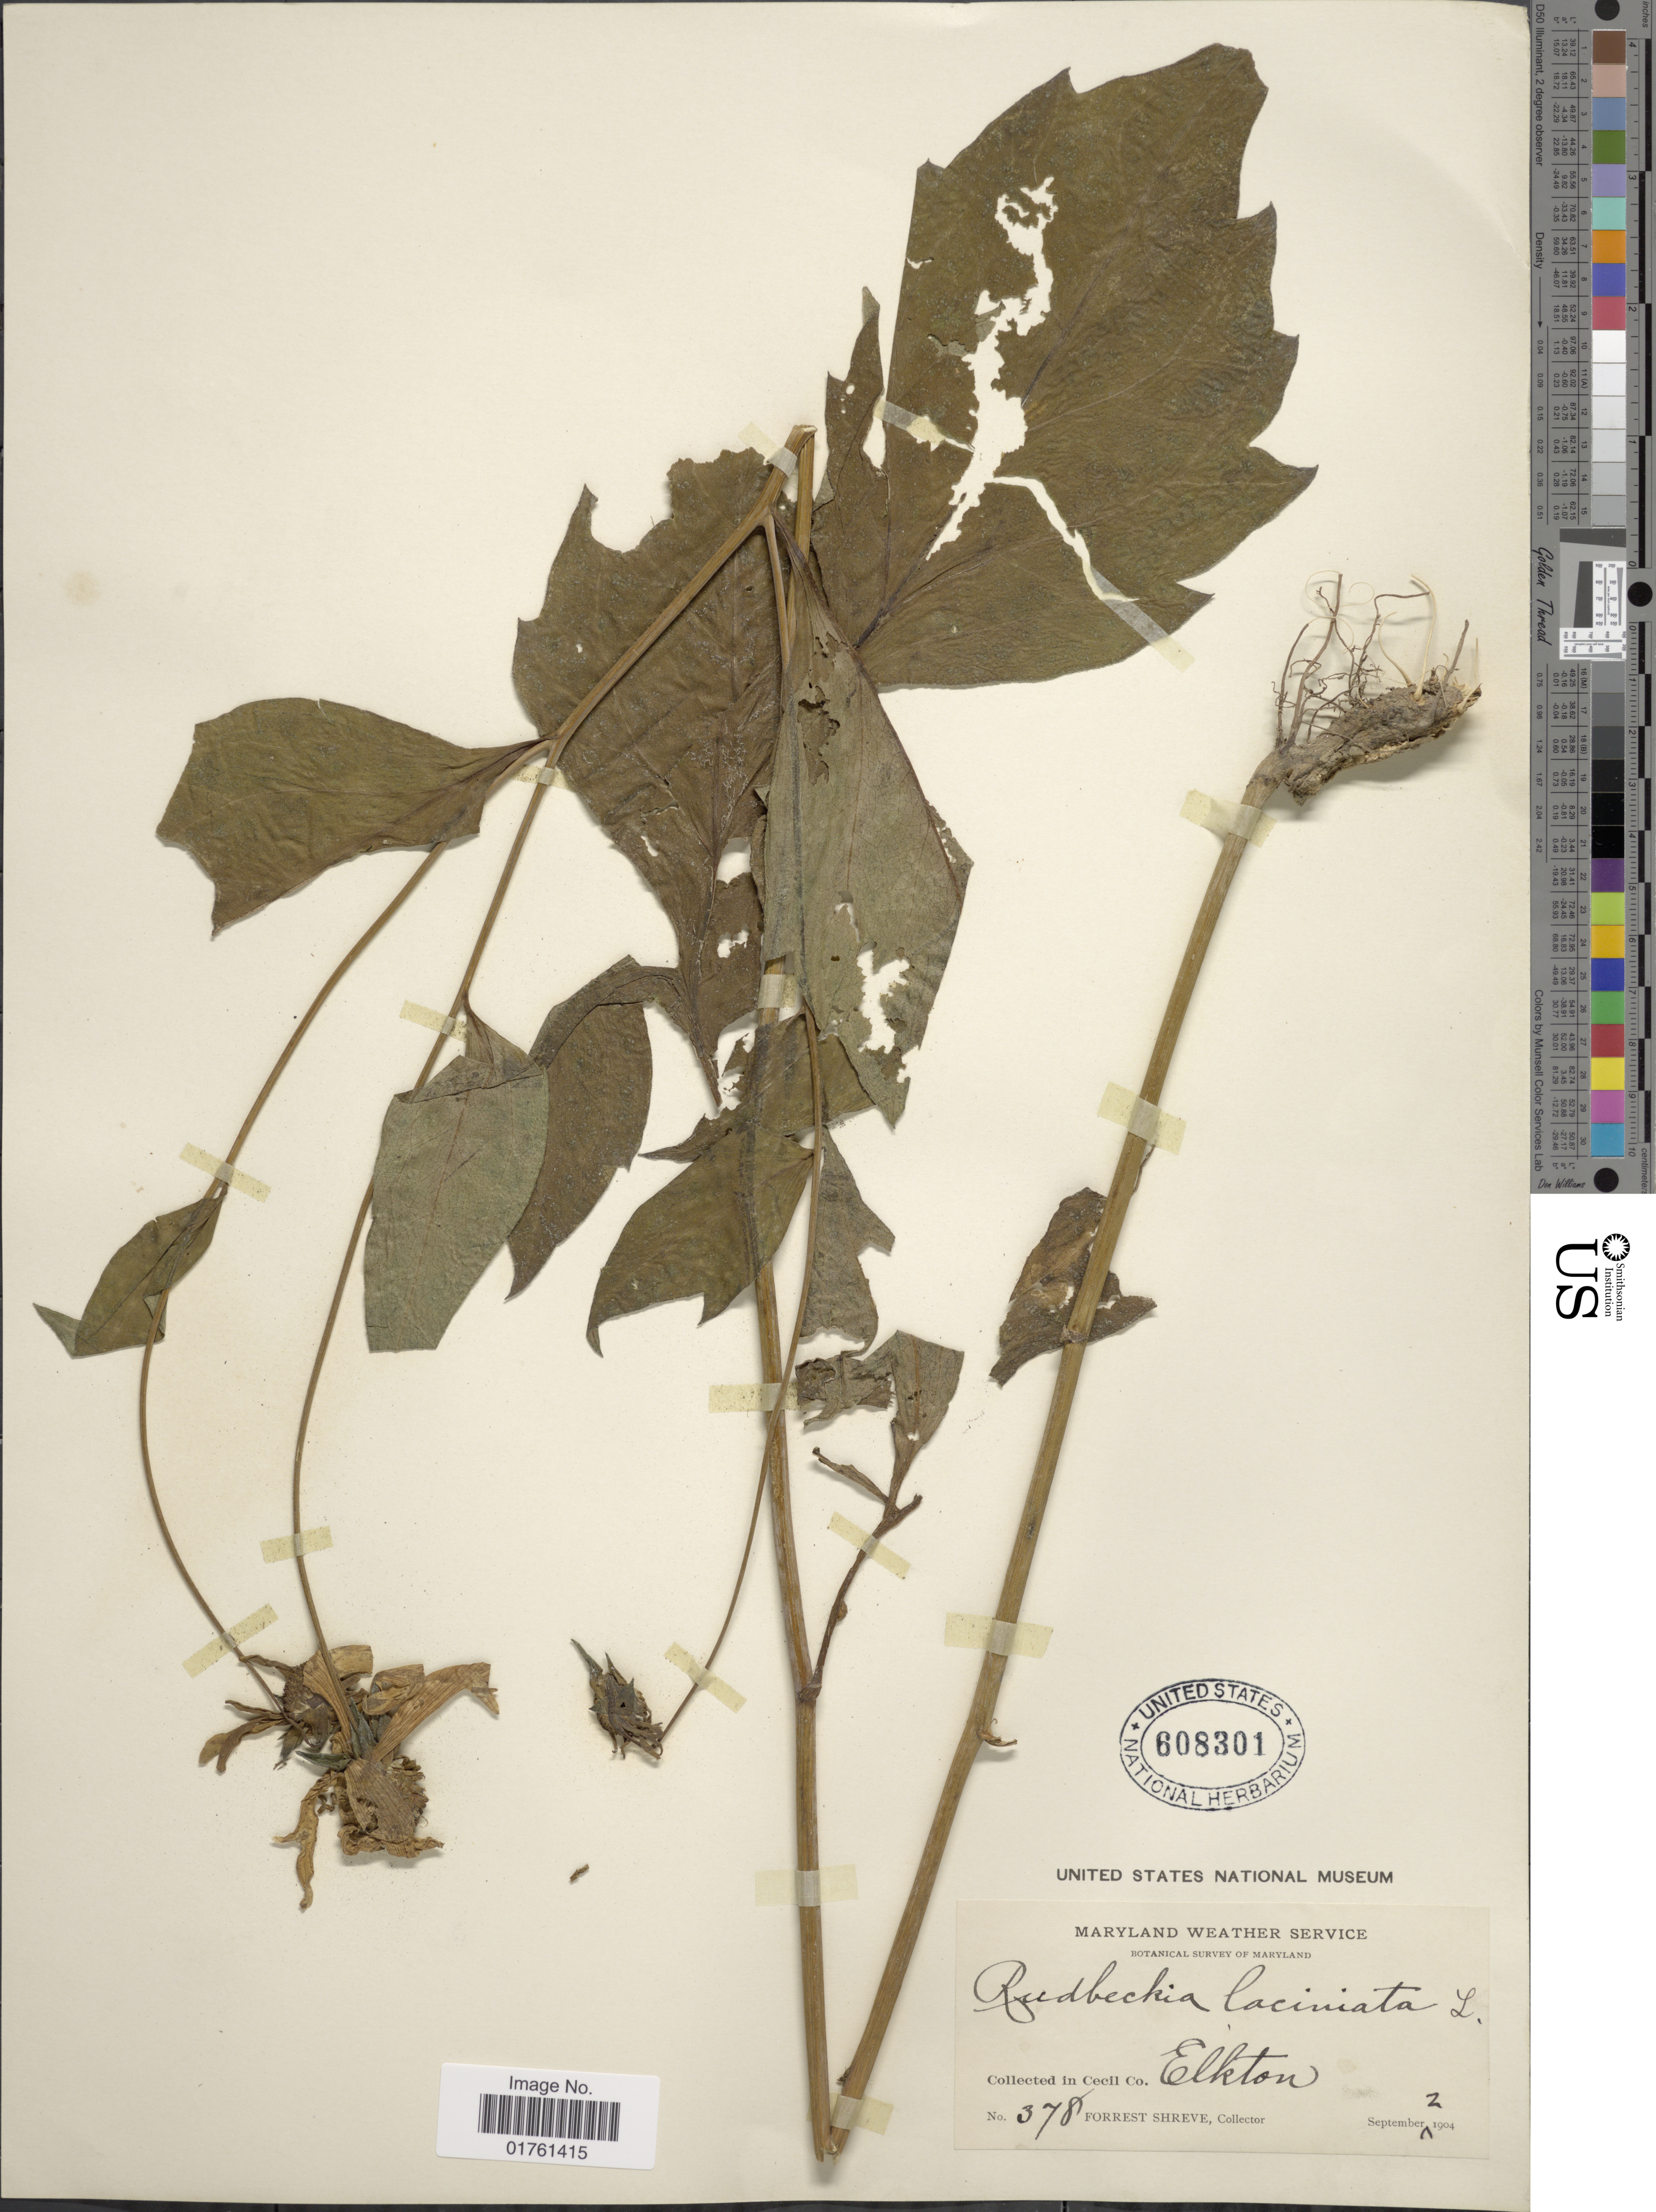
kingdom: Plantae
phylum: Tracheophyta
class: Magnoliopsida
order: Asterales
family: Asteraceae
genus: Rudbeckia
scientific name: Rudbeckia laciniata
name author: L.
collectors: F. Shreve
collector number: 378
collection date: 1904-09-02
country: United States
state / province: Maryland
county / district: Cecil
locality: Maryland Weather Service, in Cecil Co. Elkton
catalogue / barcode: US 608301